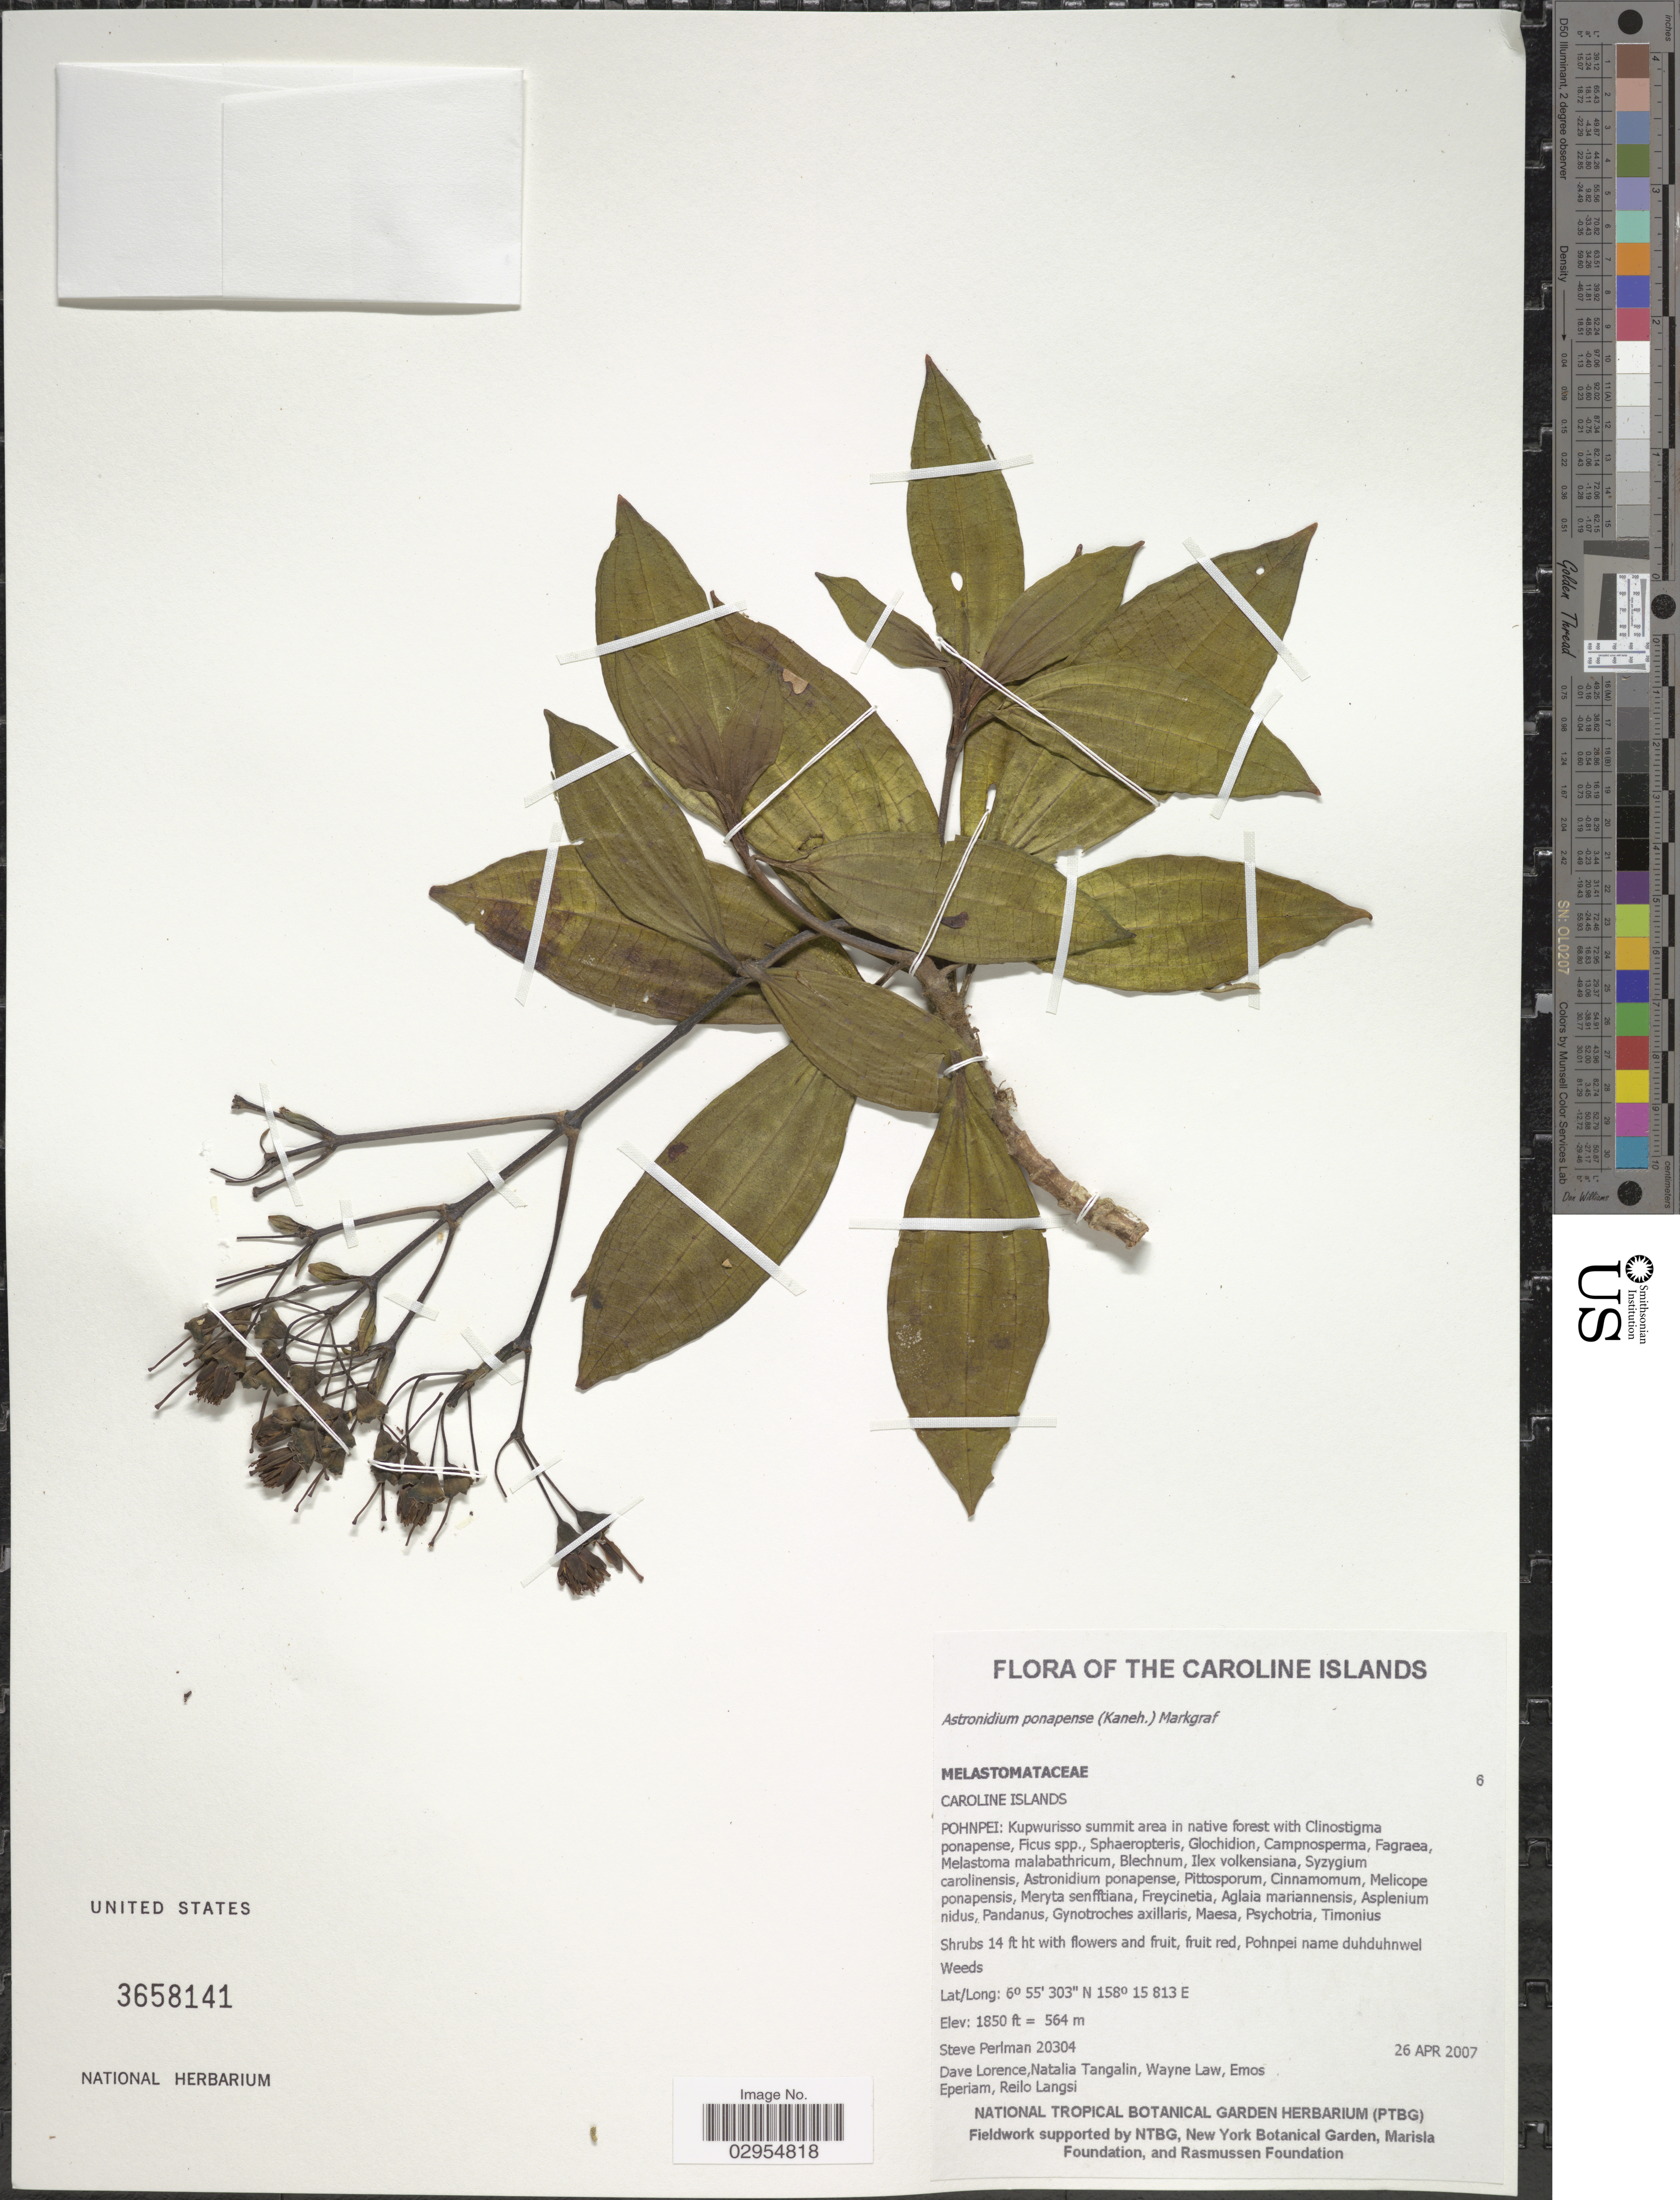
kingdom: Plantae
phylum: Tracheophyta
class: Magnoliopsida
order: Myrtales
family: Melastomataceae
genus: Astronidium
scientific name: Astronidium ponapense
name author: (Kaneh.) Markgr.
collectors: S. Perlman, D. Lorence, N. Tangalin, W. Law & et al.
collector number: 20304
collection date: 2007-04-26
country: Micronesia, Federated States of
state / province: Pohnpei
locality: Caroline Islands. Pohnpei: Kupwurisso summit area in native forest.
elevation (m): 564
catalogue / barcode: US 3658141